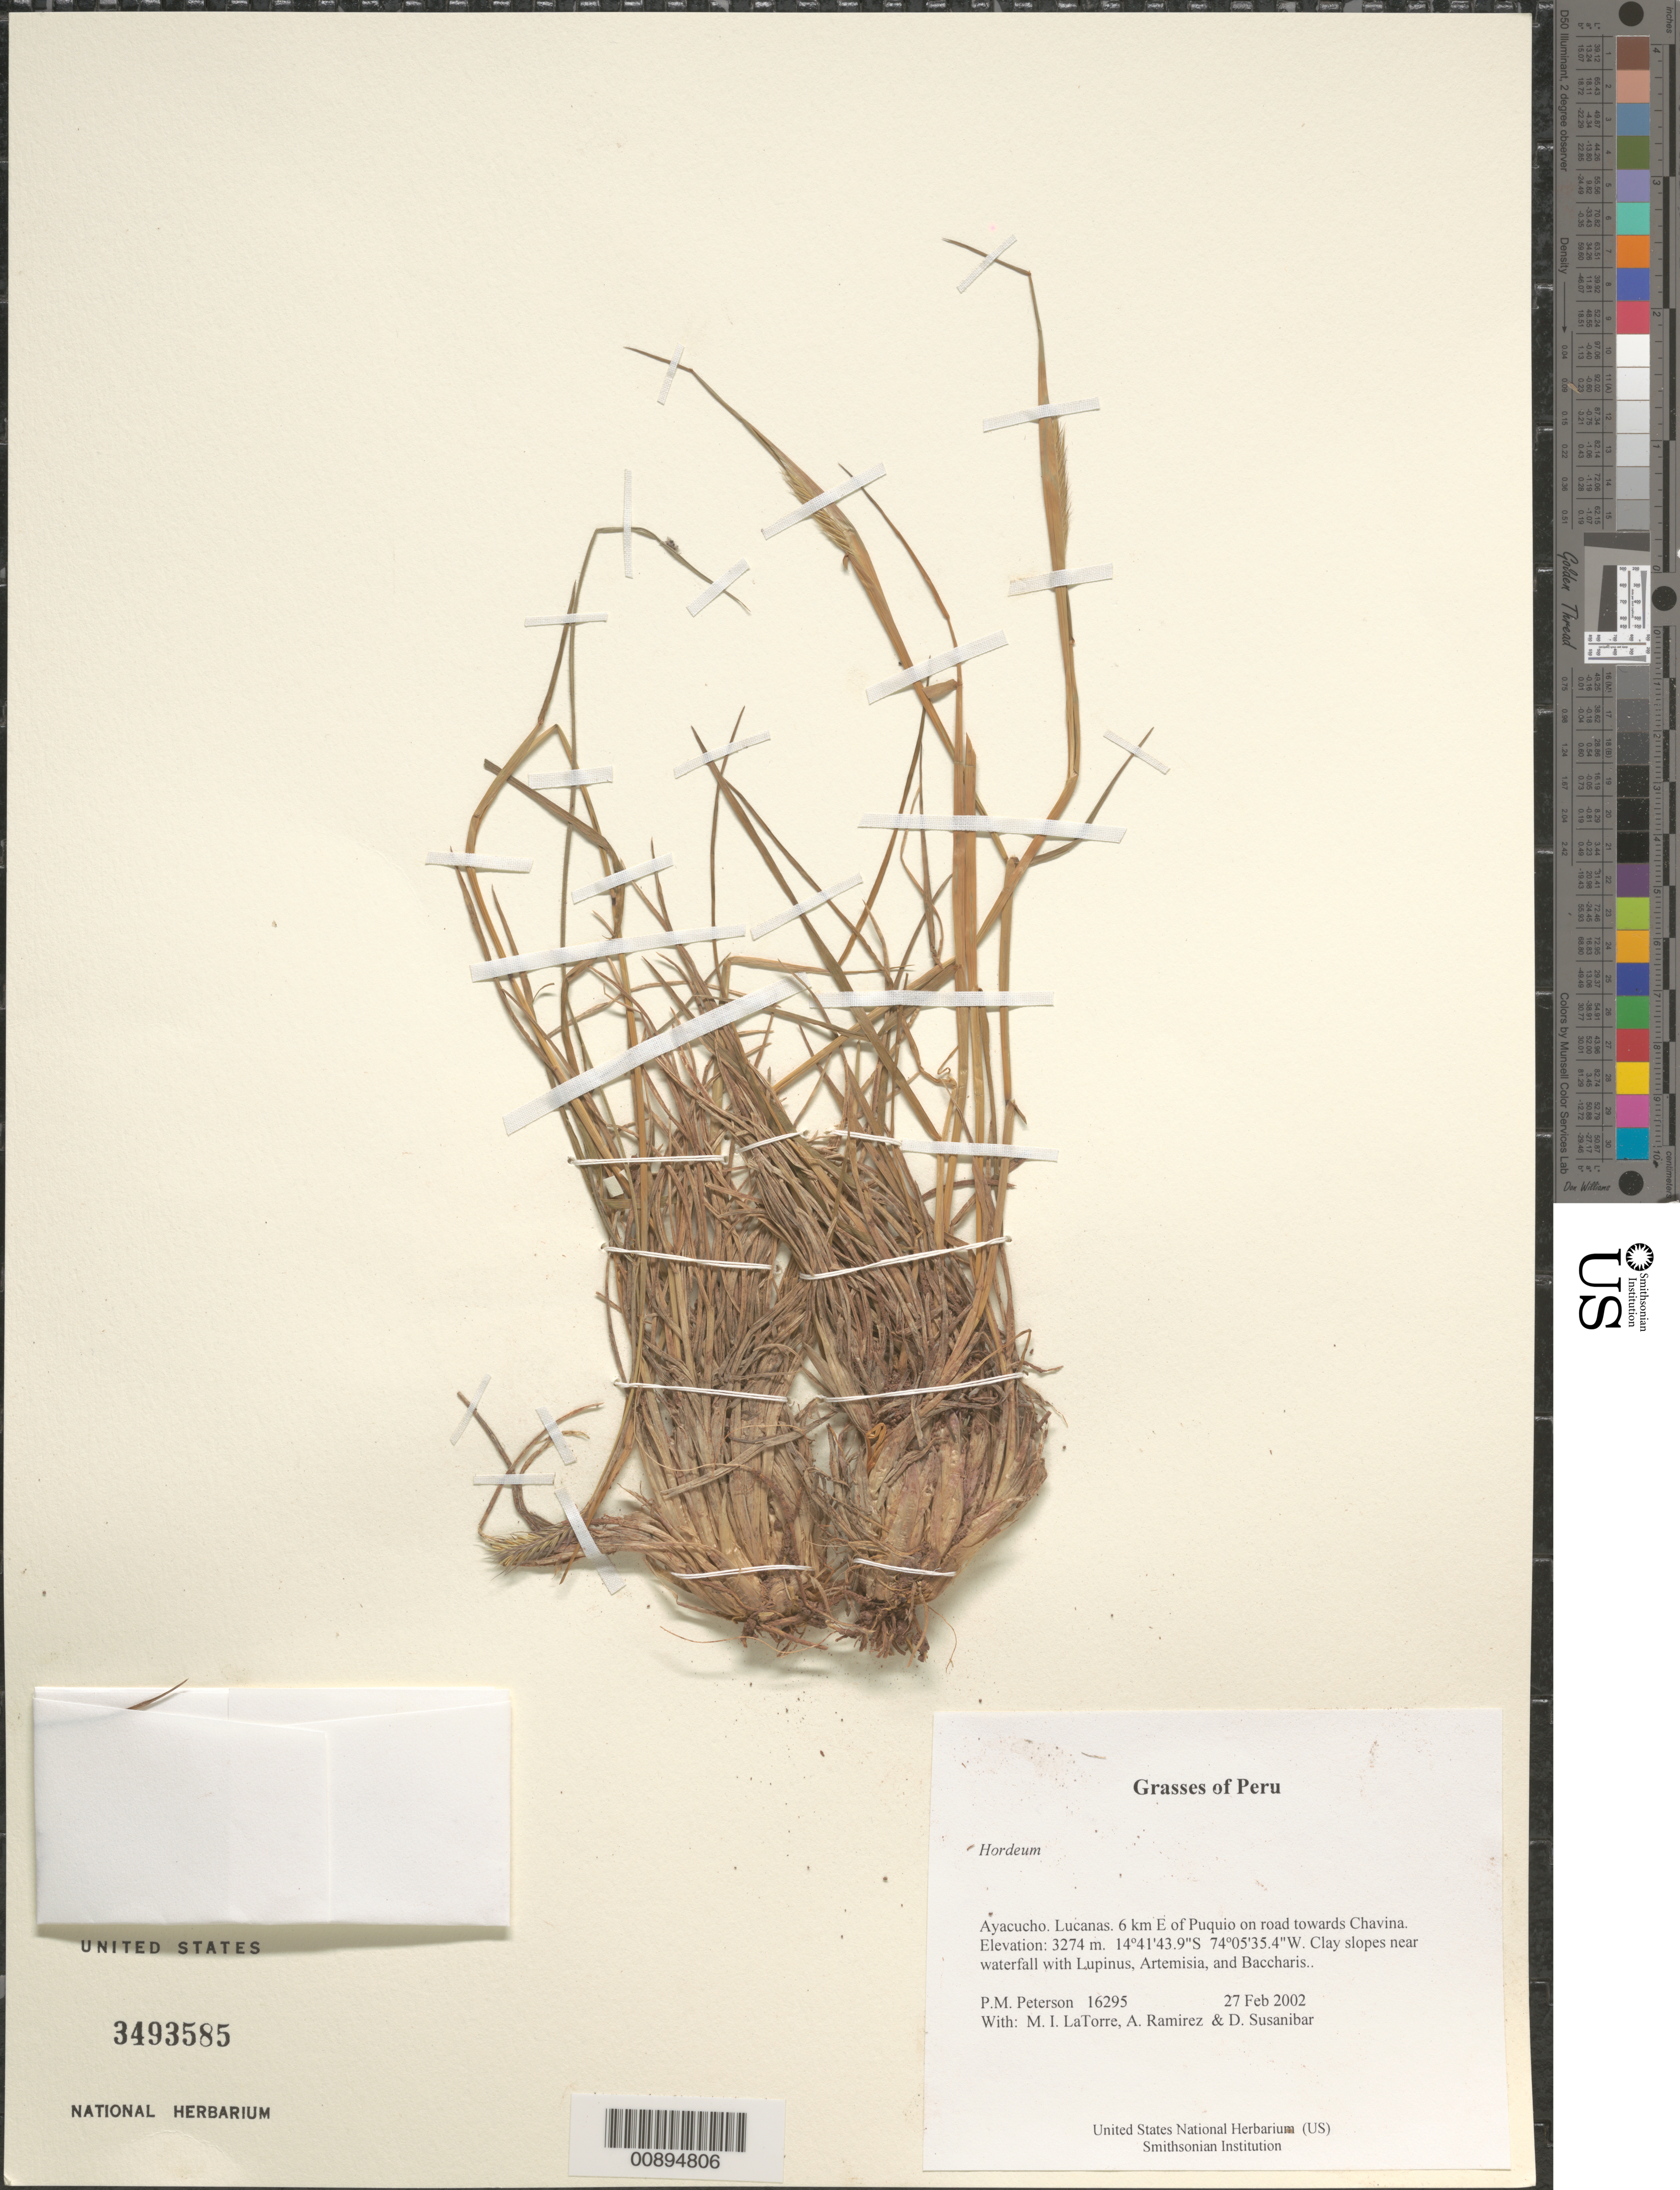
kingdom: Plantae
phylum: Tracheophyta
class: Liliopsida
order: Poales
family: Poaceae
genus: Hordeum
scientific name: Hordeum sp.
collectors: P. M. Peterson, M. I. La Torre, A. Ramírez & D. Susanibar Cruz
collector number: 16295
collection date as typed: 27 Feb 2002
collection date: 2002-02-27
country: Peru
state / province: Ayacucho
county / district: Lucanas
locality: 6 km E of Puquio on road towards Chavina.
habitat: Clay slopes near waterfall with ~Lupinus, Artemisia, and Baccharis.~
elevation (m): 3274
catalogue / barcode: US 3493585